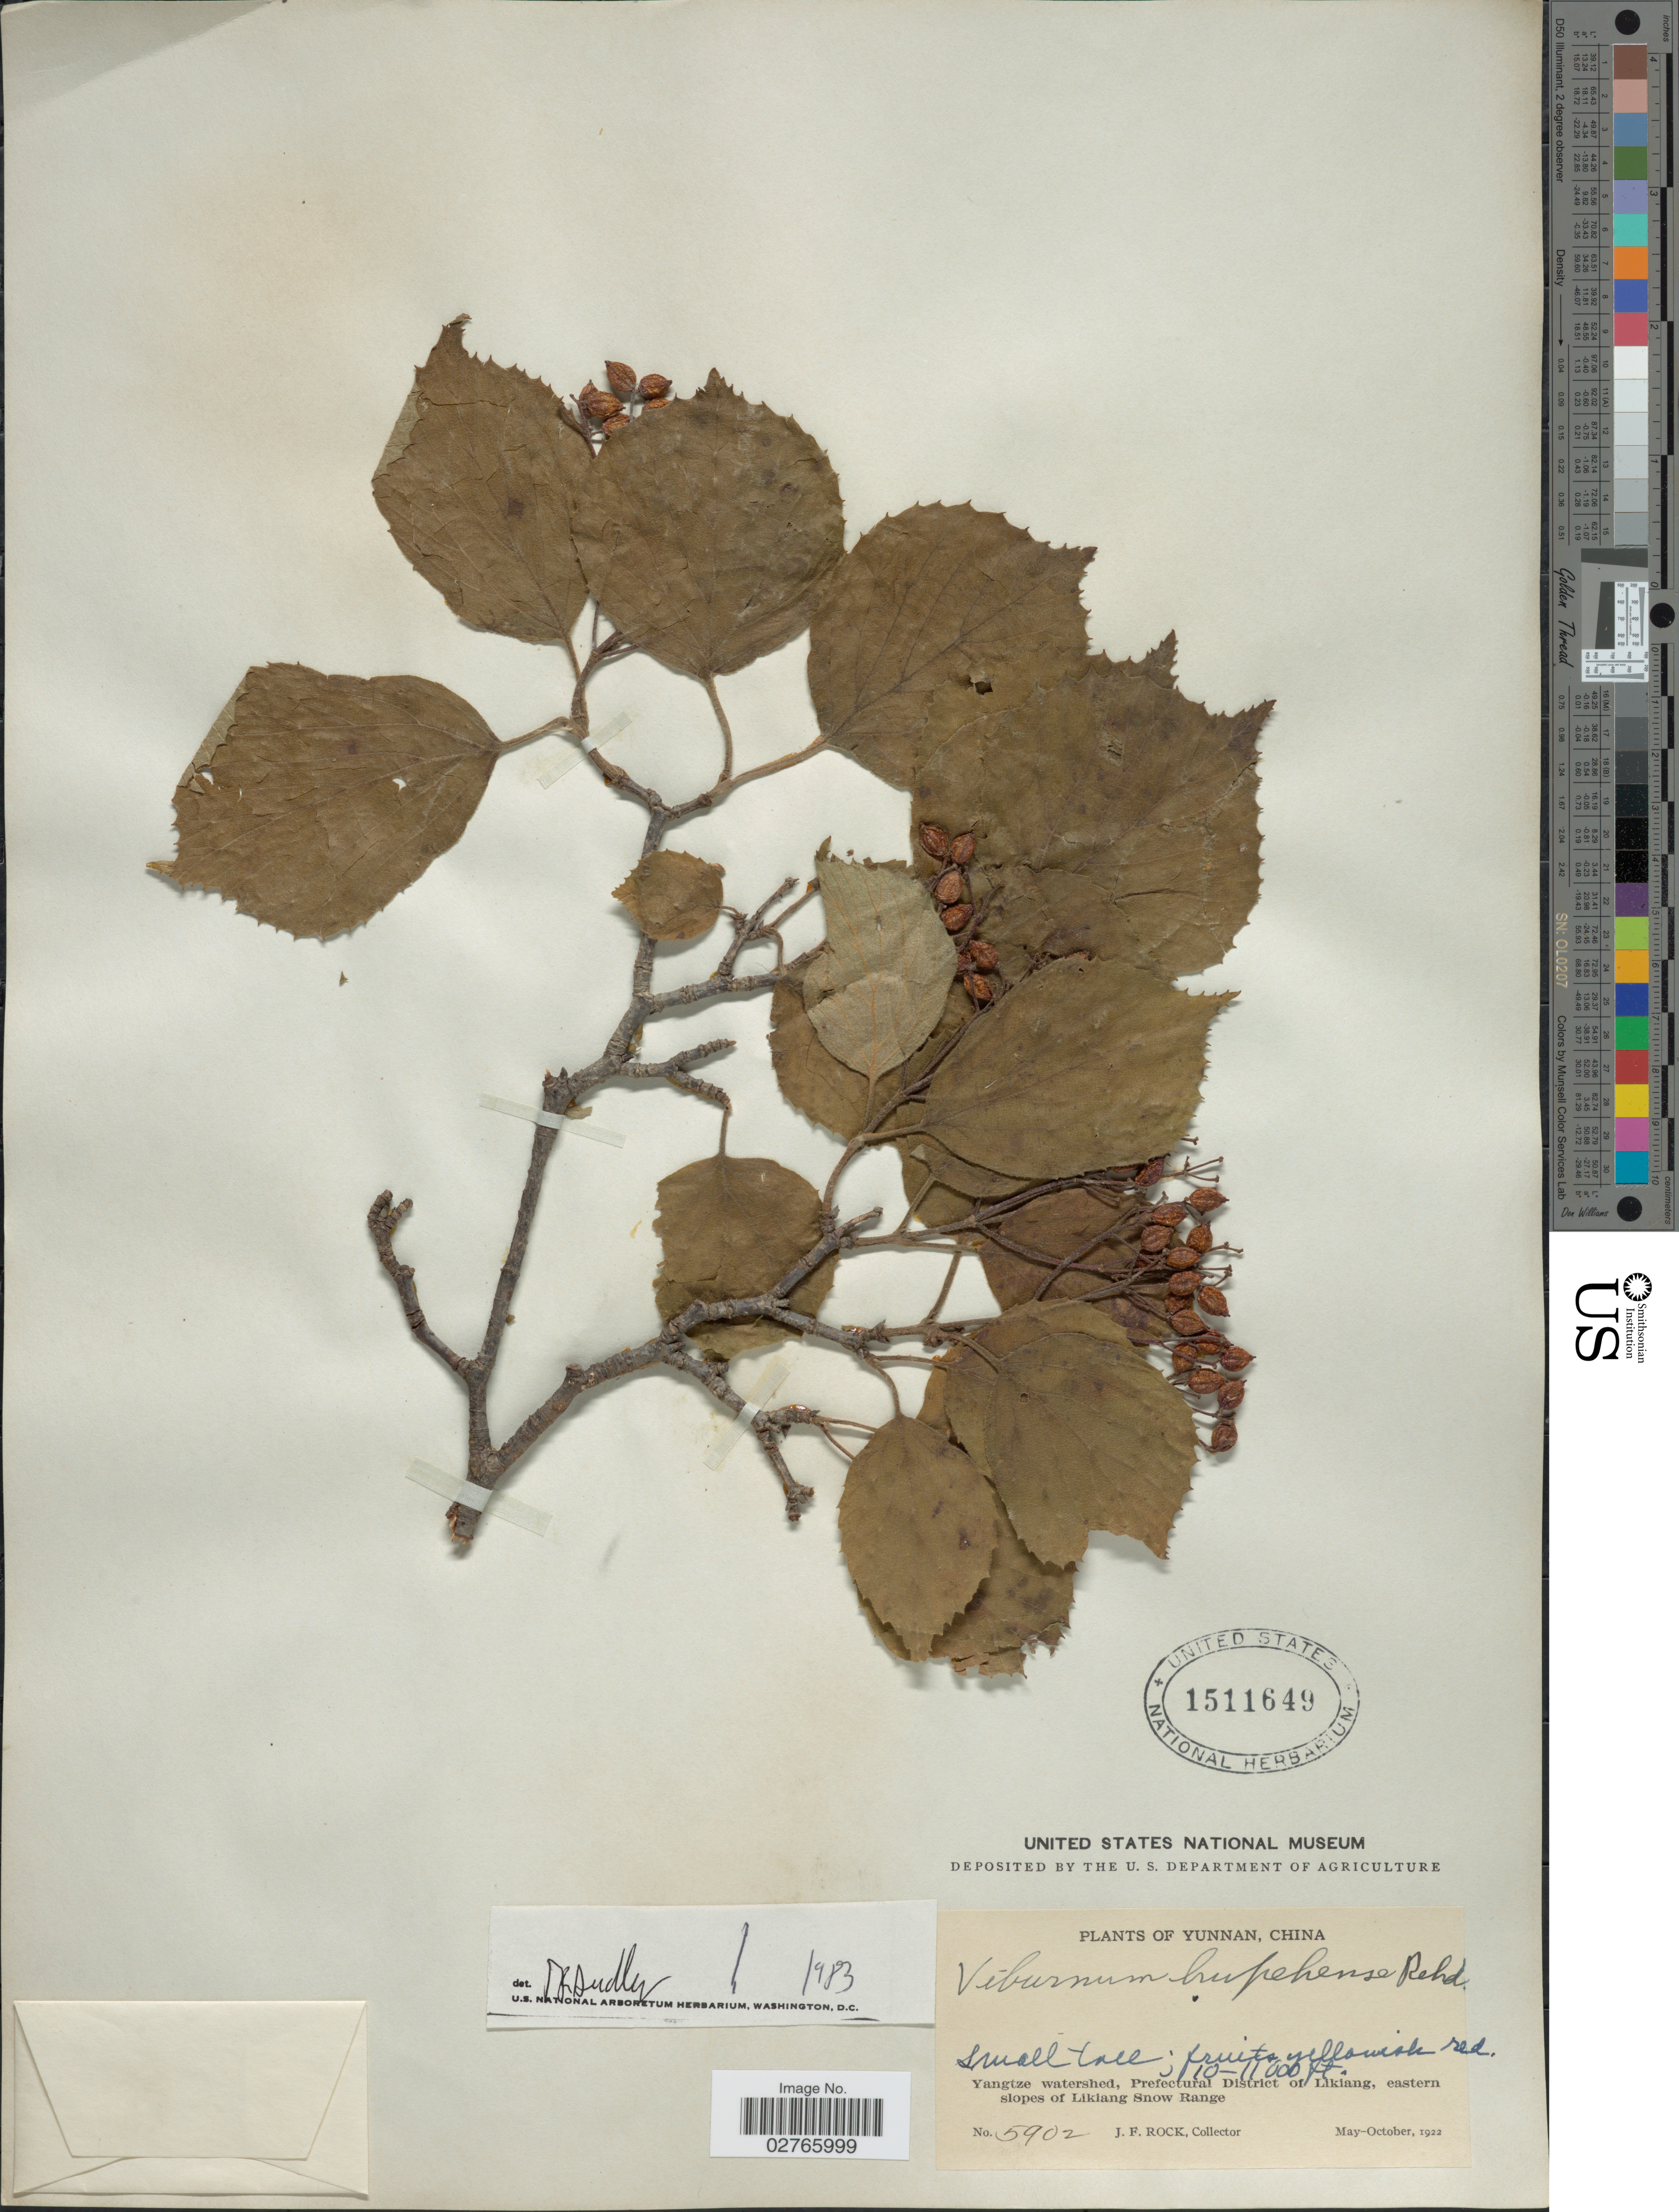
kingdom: Plantae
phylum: Tracheophyta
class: Magnoliopsida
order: Dipsacales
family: Viburnaceae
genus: Viburnum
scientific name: Viburnum hupehense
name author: Rehder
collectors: J. Rock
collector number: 5902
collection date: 1922-05/1922-10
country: China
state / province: Yunnan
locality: Yangtze watershed, Prefectural District of Likiang, eastern slopes of Likiang Snow Range.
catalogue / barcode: US 1511649